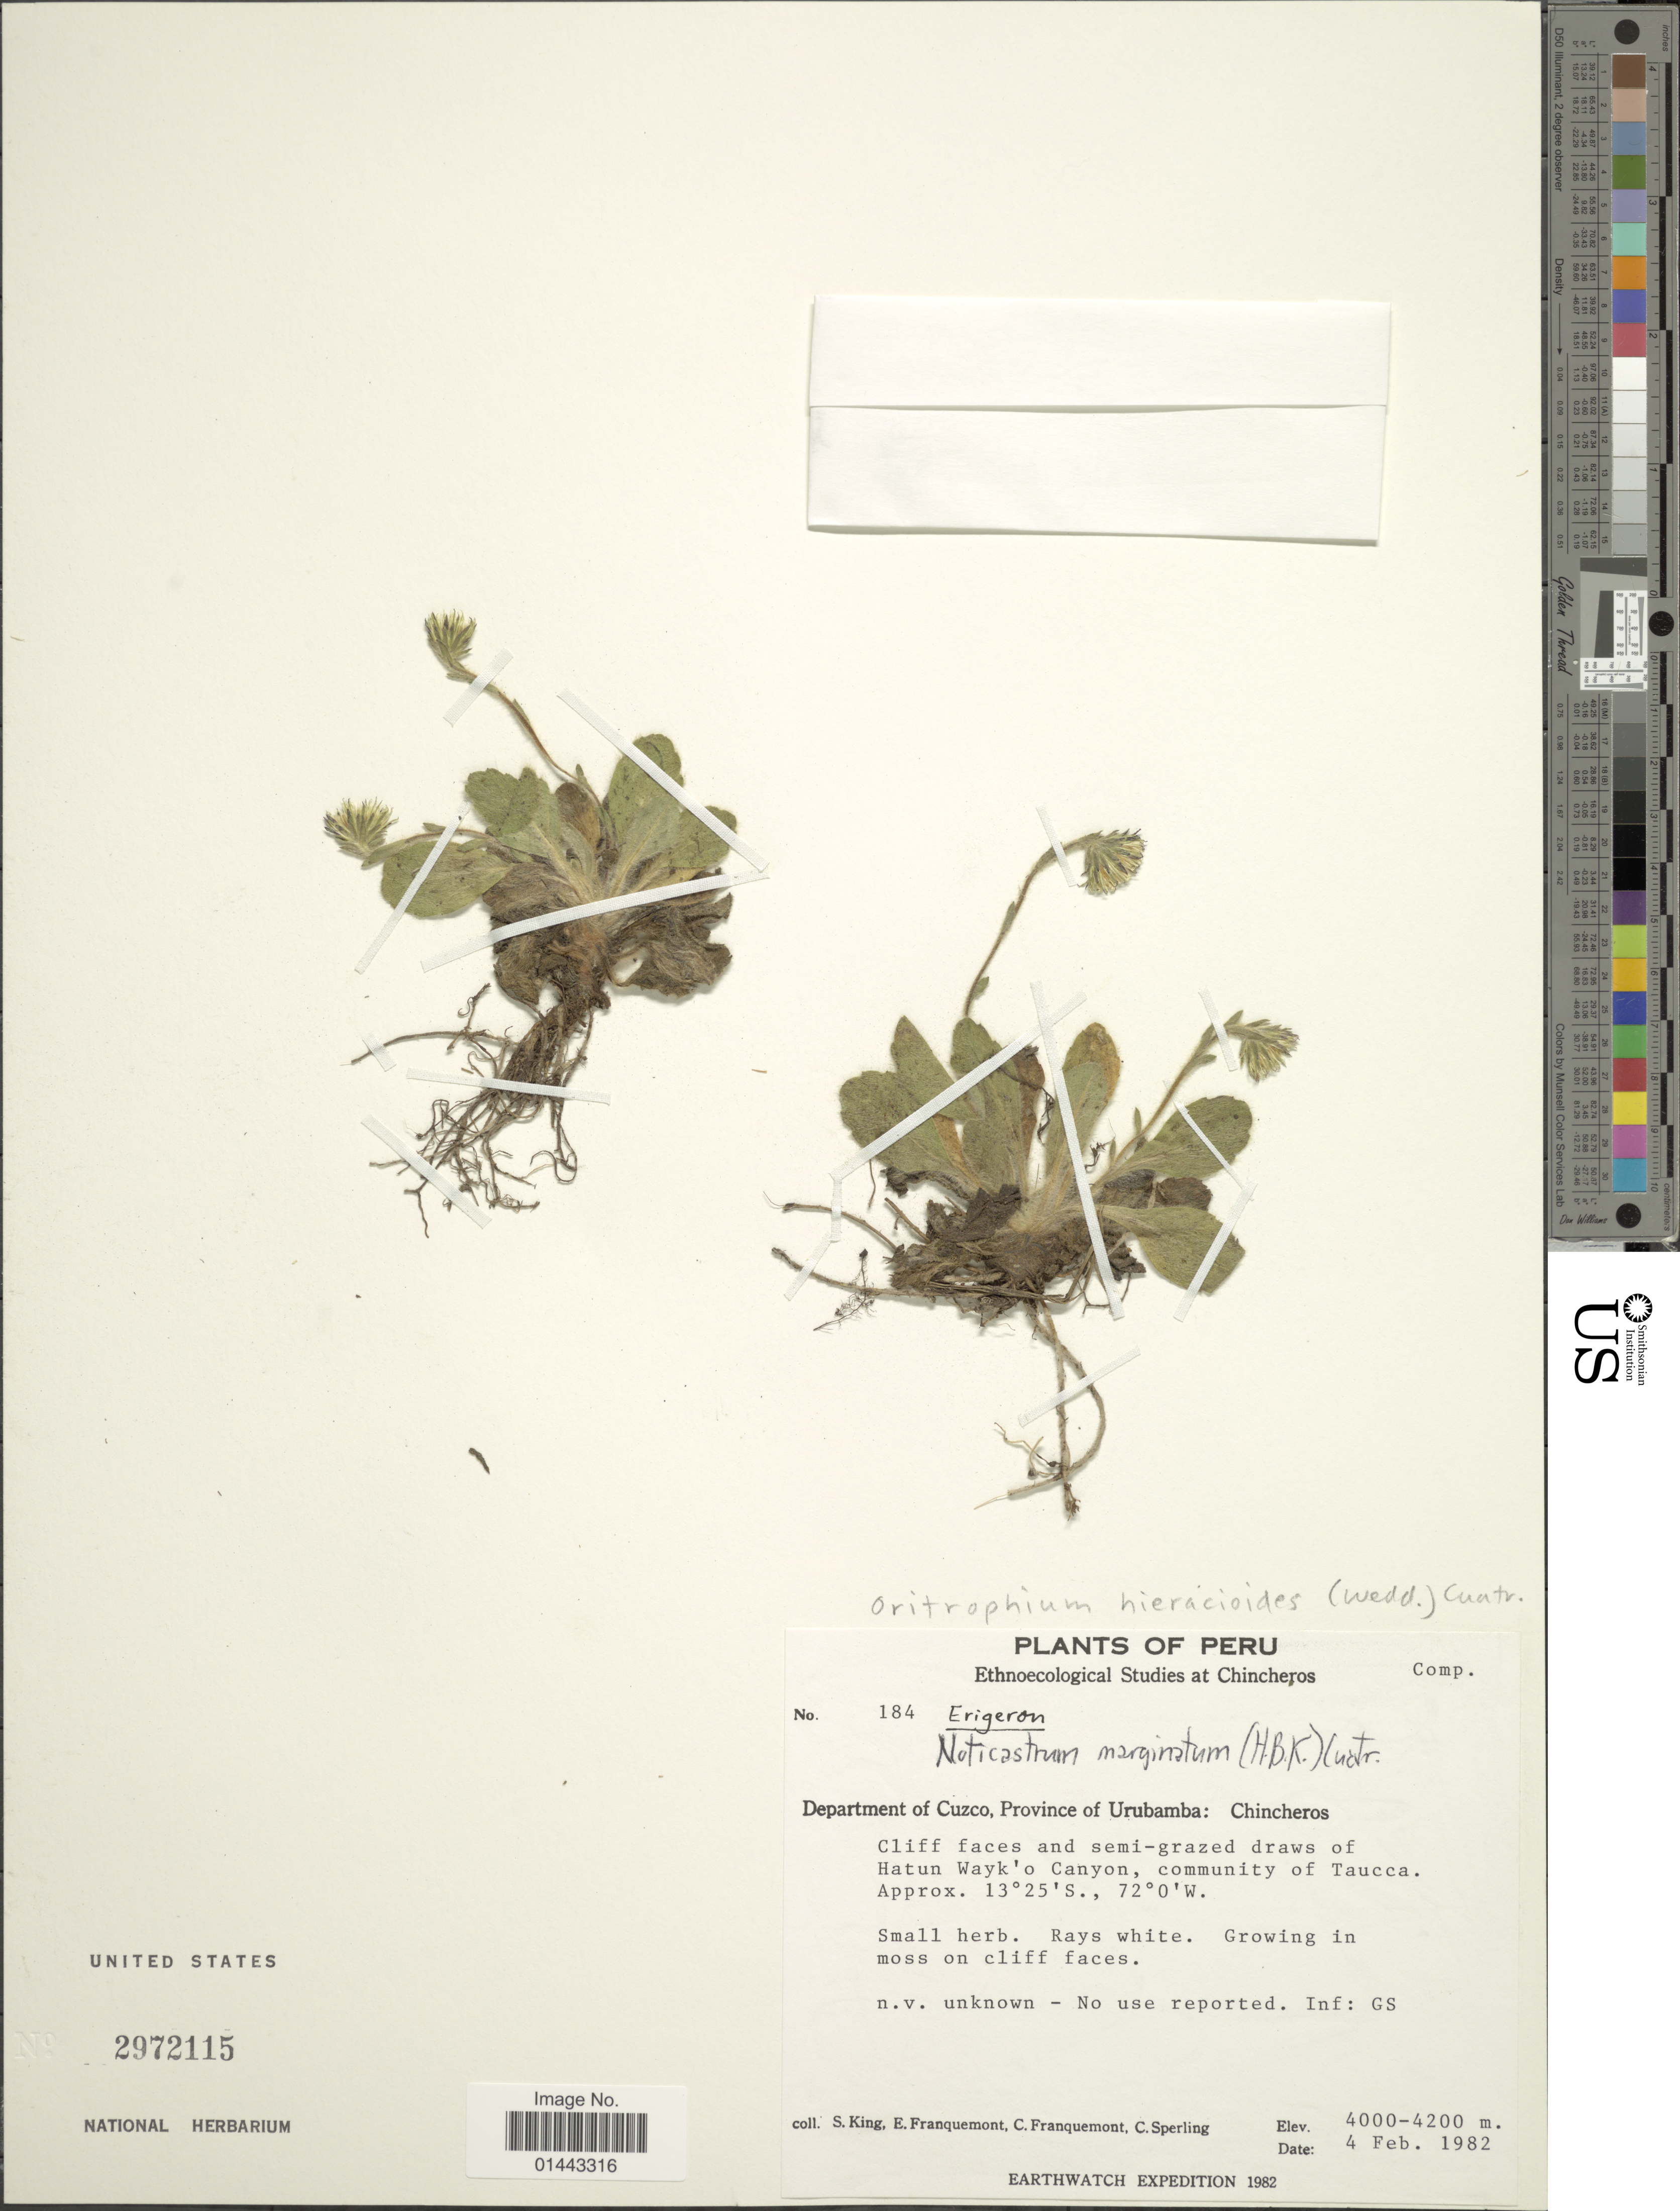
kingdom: Plantae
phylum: Tracheophyta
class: Magnoliopsida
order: Asterales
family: Asteraceae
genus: Oritrophium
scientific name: Oritrophium hieracioides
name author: (Wedd.) Cuatrec.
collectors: S. King, E. Franquemont, C. Franquemont & C. Sperling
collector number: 184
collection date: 1982-02-04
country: Peru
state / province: Cusco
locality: Province of Urubamba: Chincheros, cliff faces and semi-grazed draws of Hatun Wayk'o Canyon, commuity of Taucca.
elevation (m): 4000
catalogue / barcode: US 2972115